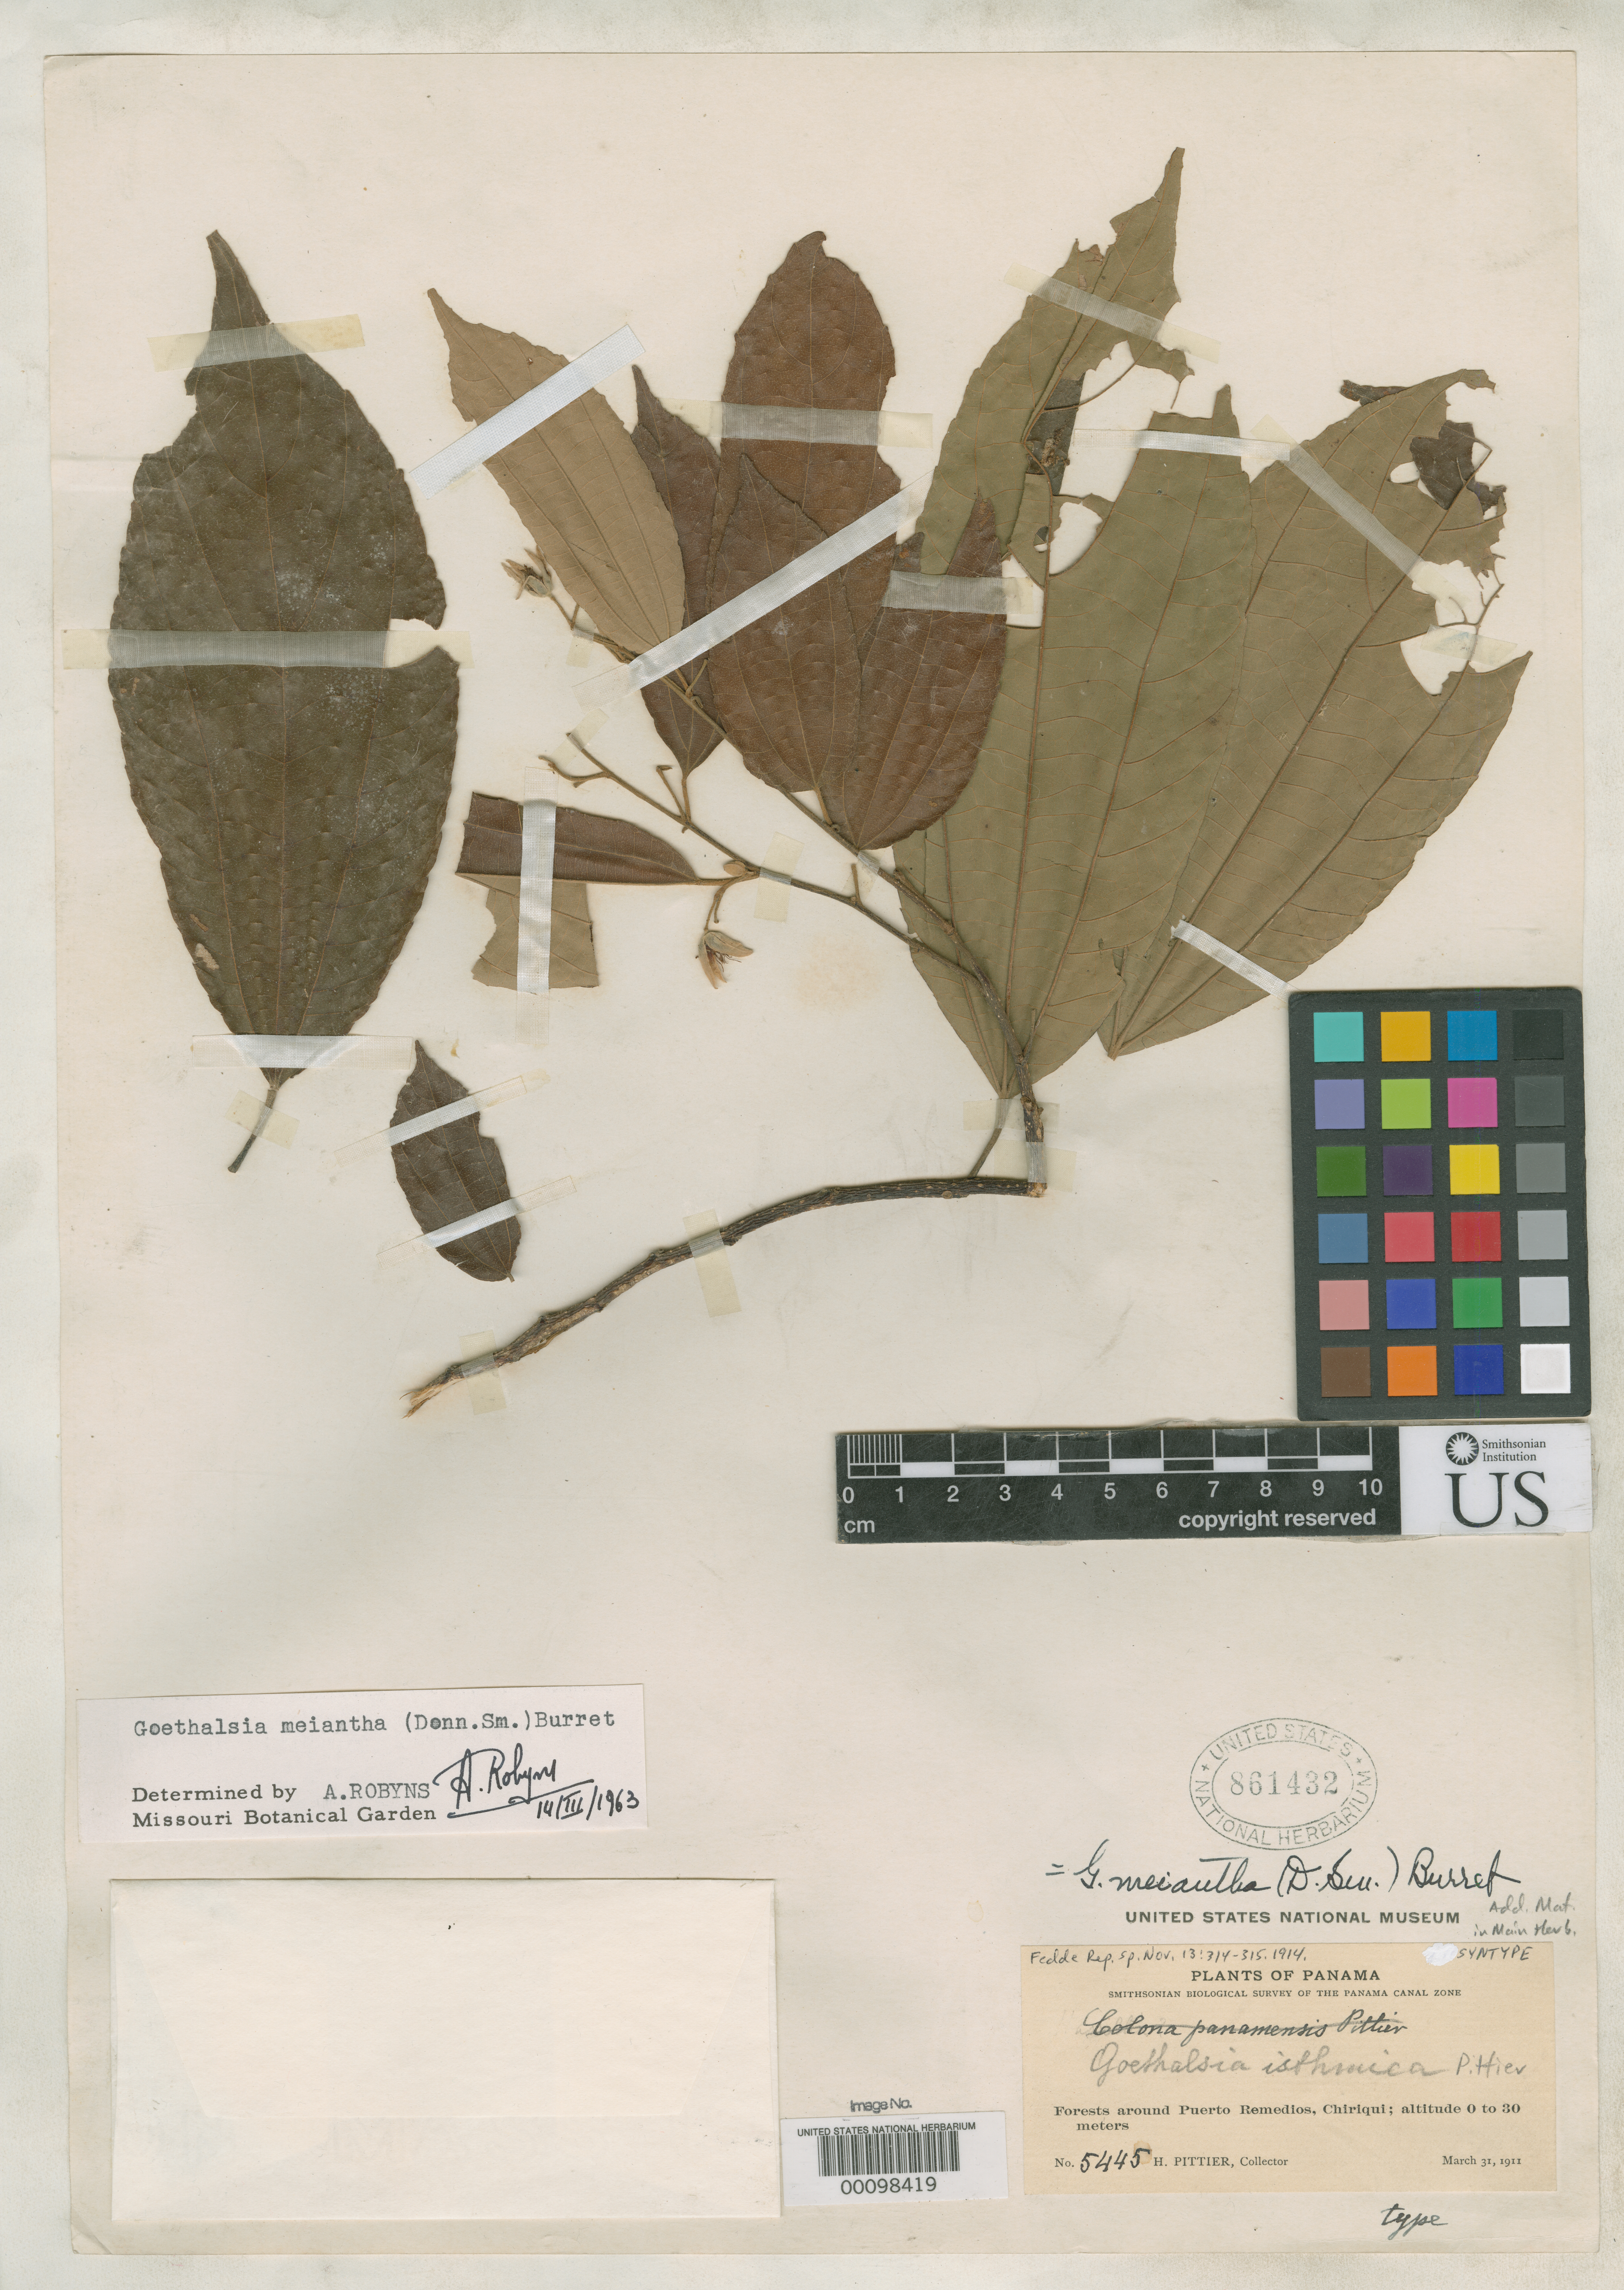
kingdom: Plantae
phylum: Tracheophyta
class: Magnoliopsida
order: Malvales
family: Malvaceae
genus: Goethalsia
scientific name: Goethalsia isthmica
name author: Pittier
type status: Type Collection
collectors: H. F. Pittier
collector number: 5445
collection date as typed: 31 Mar 1911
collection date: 1911-03-31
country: Panama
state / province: Chiriquí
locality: Forests around Puerto Remedios, Chiriqui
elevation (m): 0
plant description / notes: Type citation & annotations ambiguous. Protologue, "Panama: Around Remedios, eastern Chiriqui, flowers March 31, 1911; fruits Dec. 30, 1911; Pittier 5445 (U.S. Nat. Herbarium, 715672-3, 861432, type)." US sheets 715673 & 861432 both annotated "type" by Pittier; labels on 715672 & 715673 give collection dates "December, 1911, and January, 1912"; label on 861432, "March 31, 1911" and all 3 sheets later annotated "syntype" [unsigned & undated; S.F. Smith script].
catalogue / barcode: US 861432